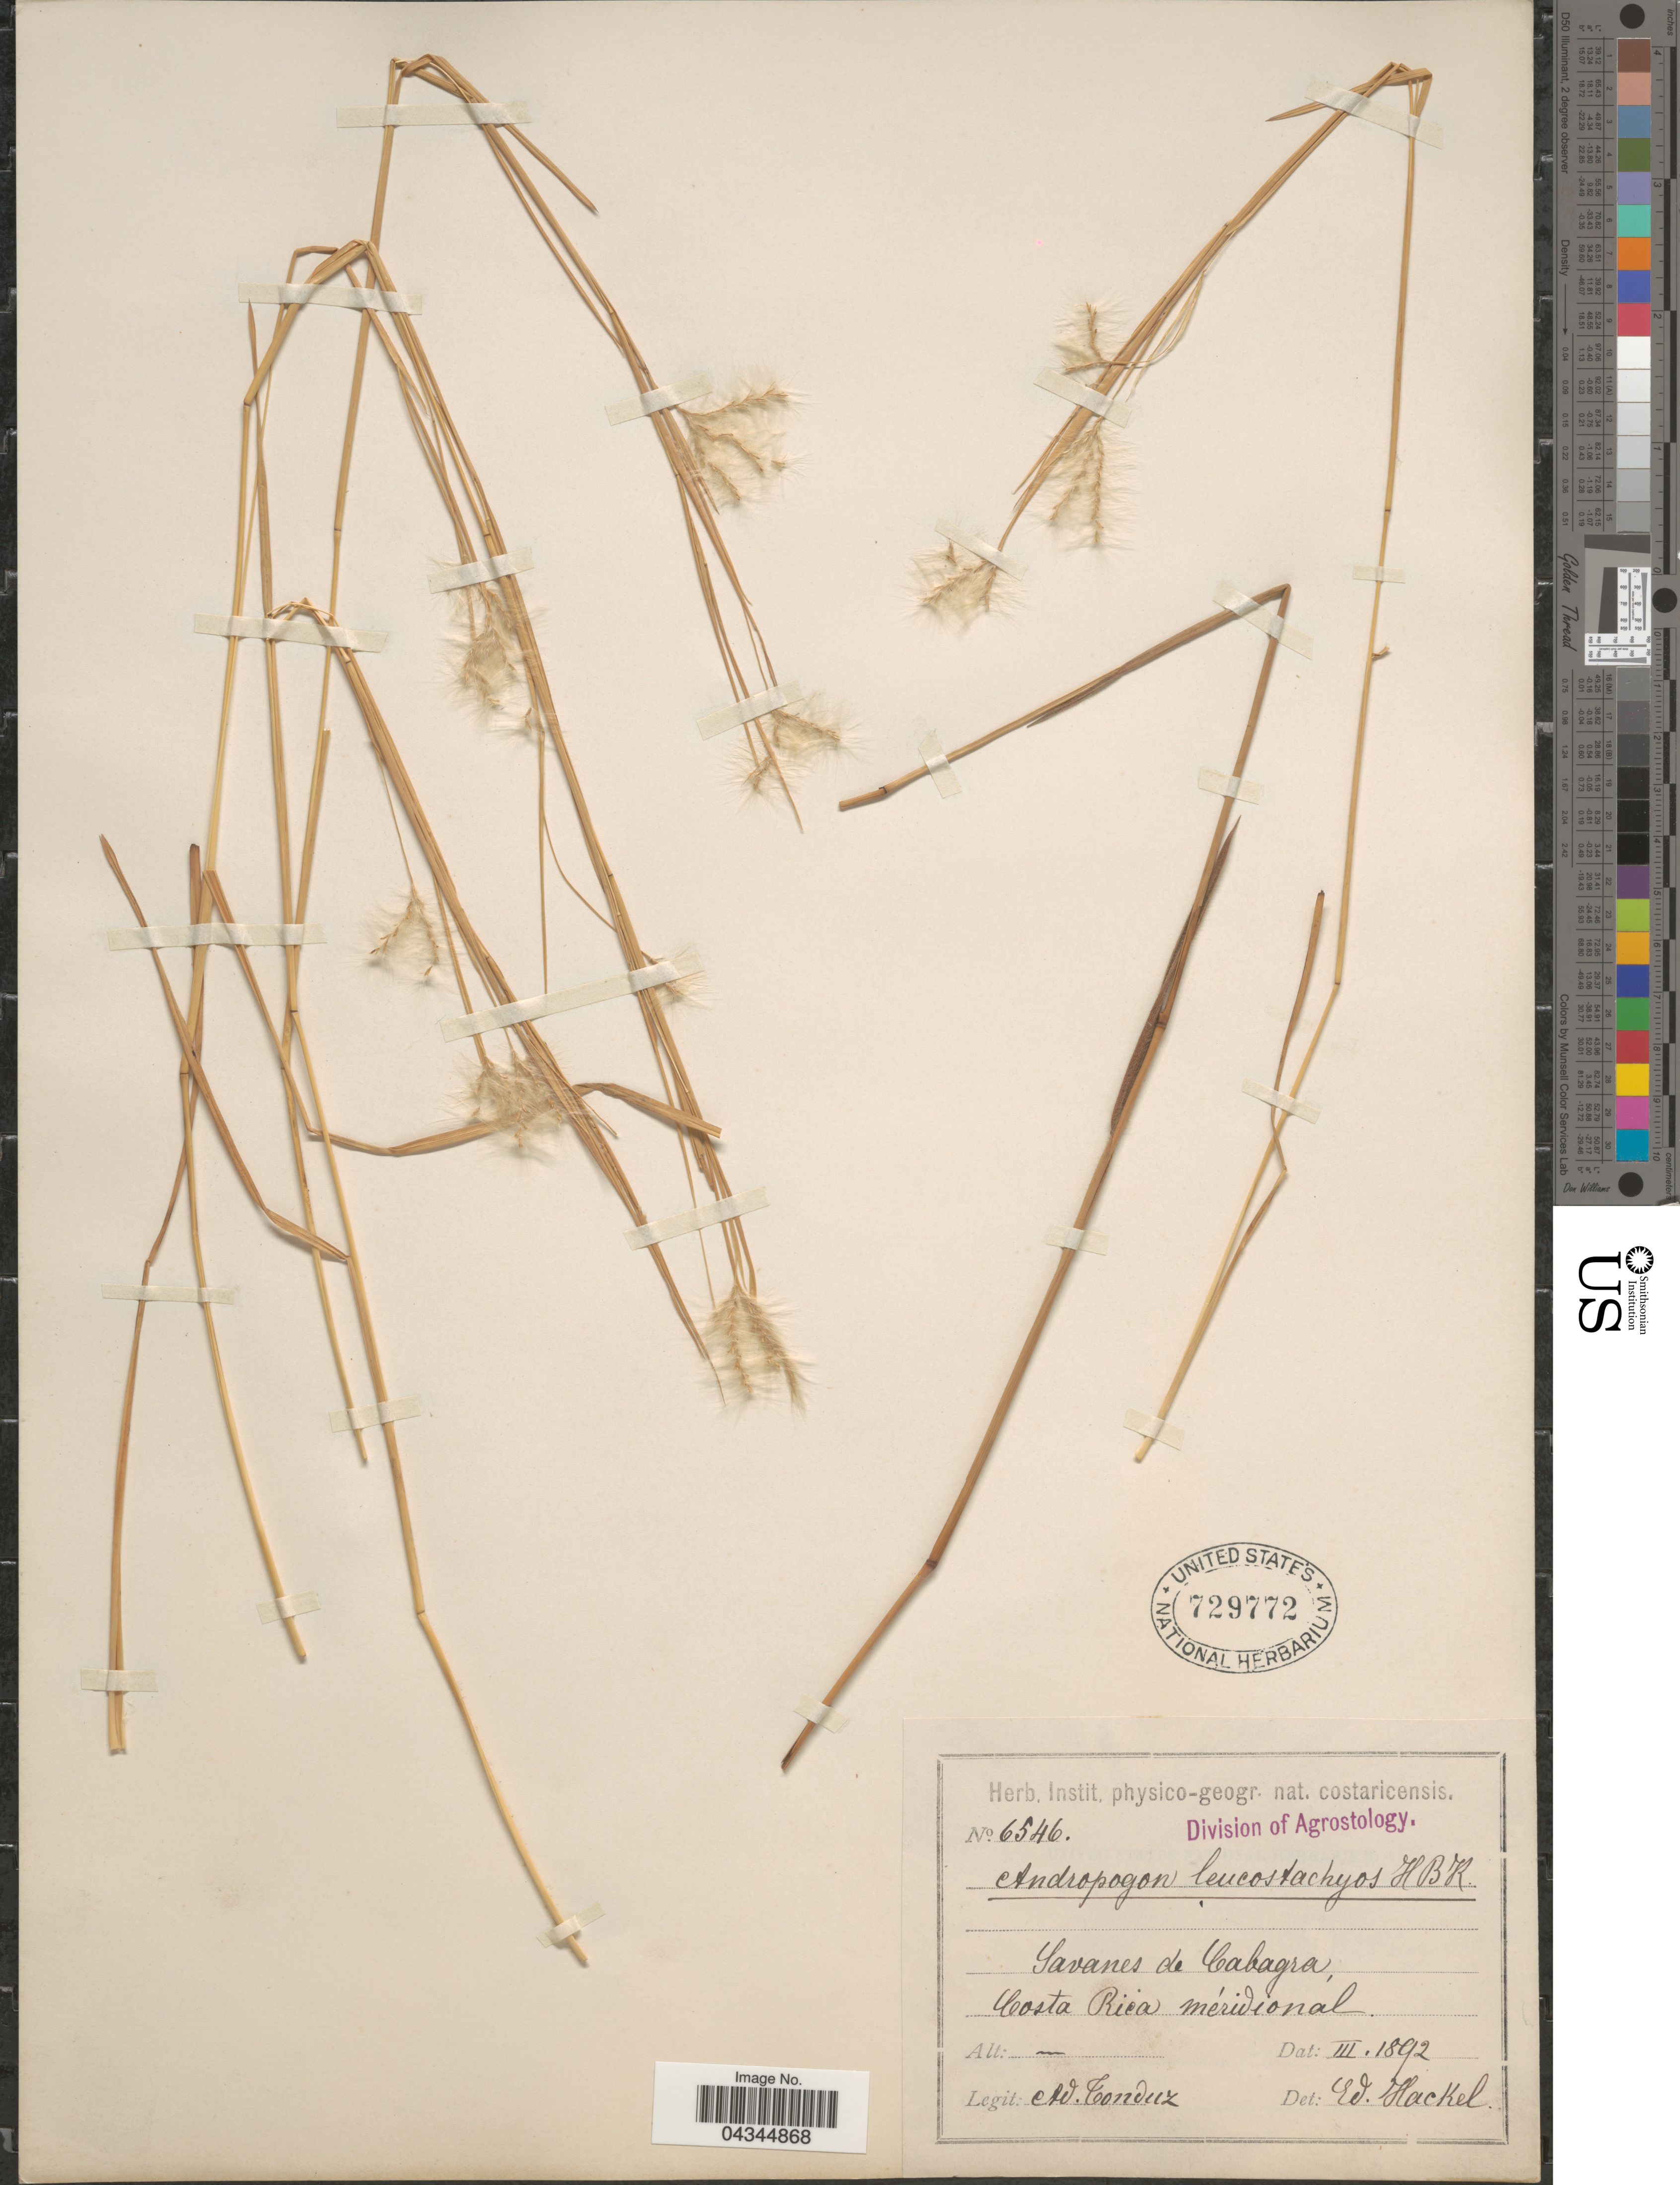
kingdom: Plantae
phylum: Tracheophyta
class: Liliopsida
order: Poales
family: Poaceae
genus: Andropogon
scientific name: Andropogon leucostachyus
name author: Kunth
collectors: A. Tonduz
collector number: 6546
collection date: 1892-03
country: Costa Rica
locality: Savanes de Cabagra, Costa Rica méridional.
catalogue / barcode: US 729772